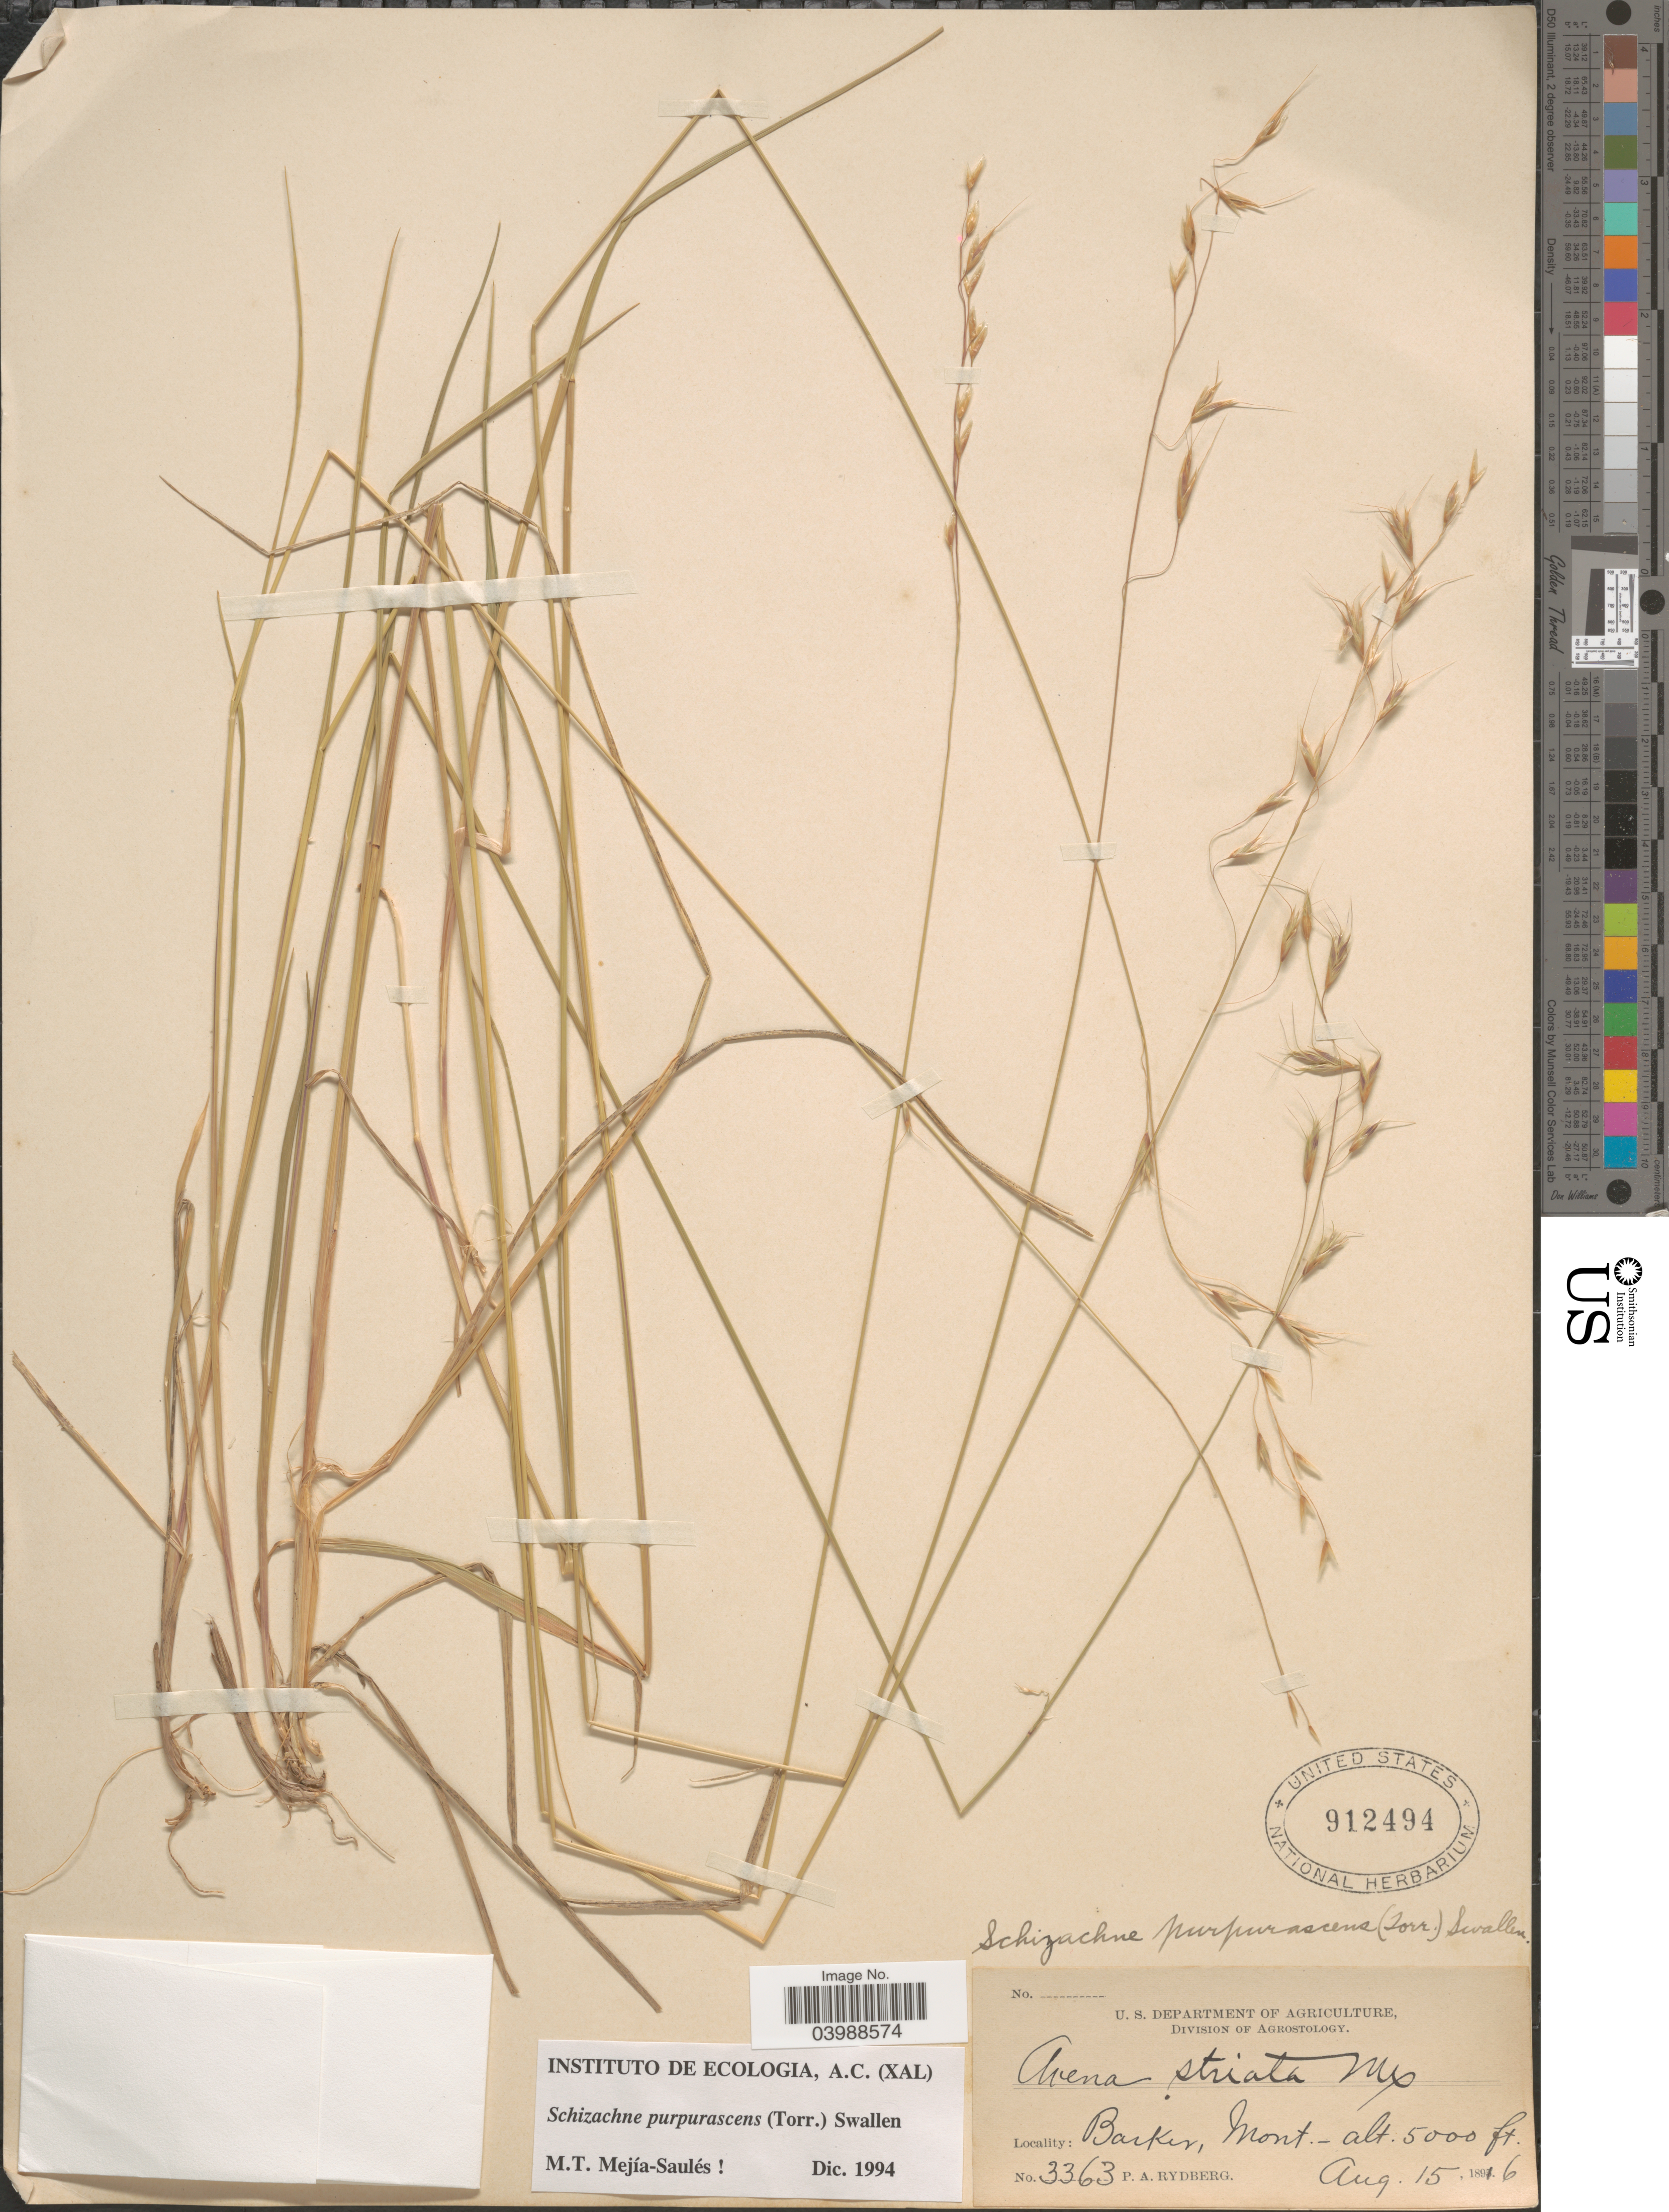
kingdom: Plantae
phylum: Tracheophyta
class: Liliopsida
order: Poales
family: Poaceae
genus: Schizachne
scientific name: Schizachne purpurascens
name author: (Torr.) Swallen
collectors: P. A. Rydberg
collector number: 3363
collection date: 1896-08-15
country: United States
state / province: Montana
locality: Barker.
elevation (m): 1524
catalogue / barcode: US 912494